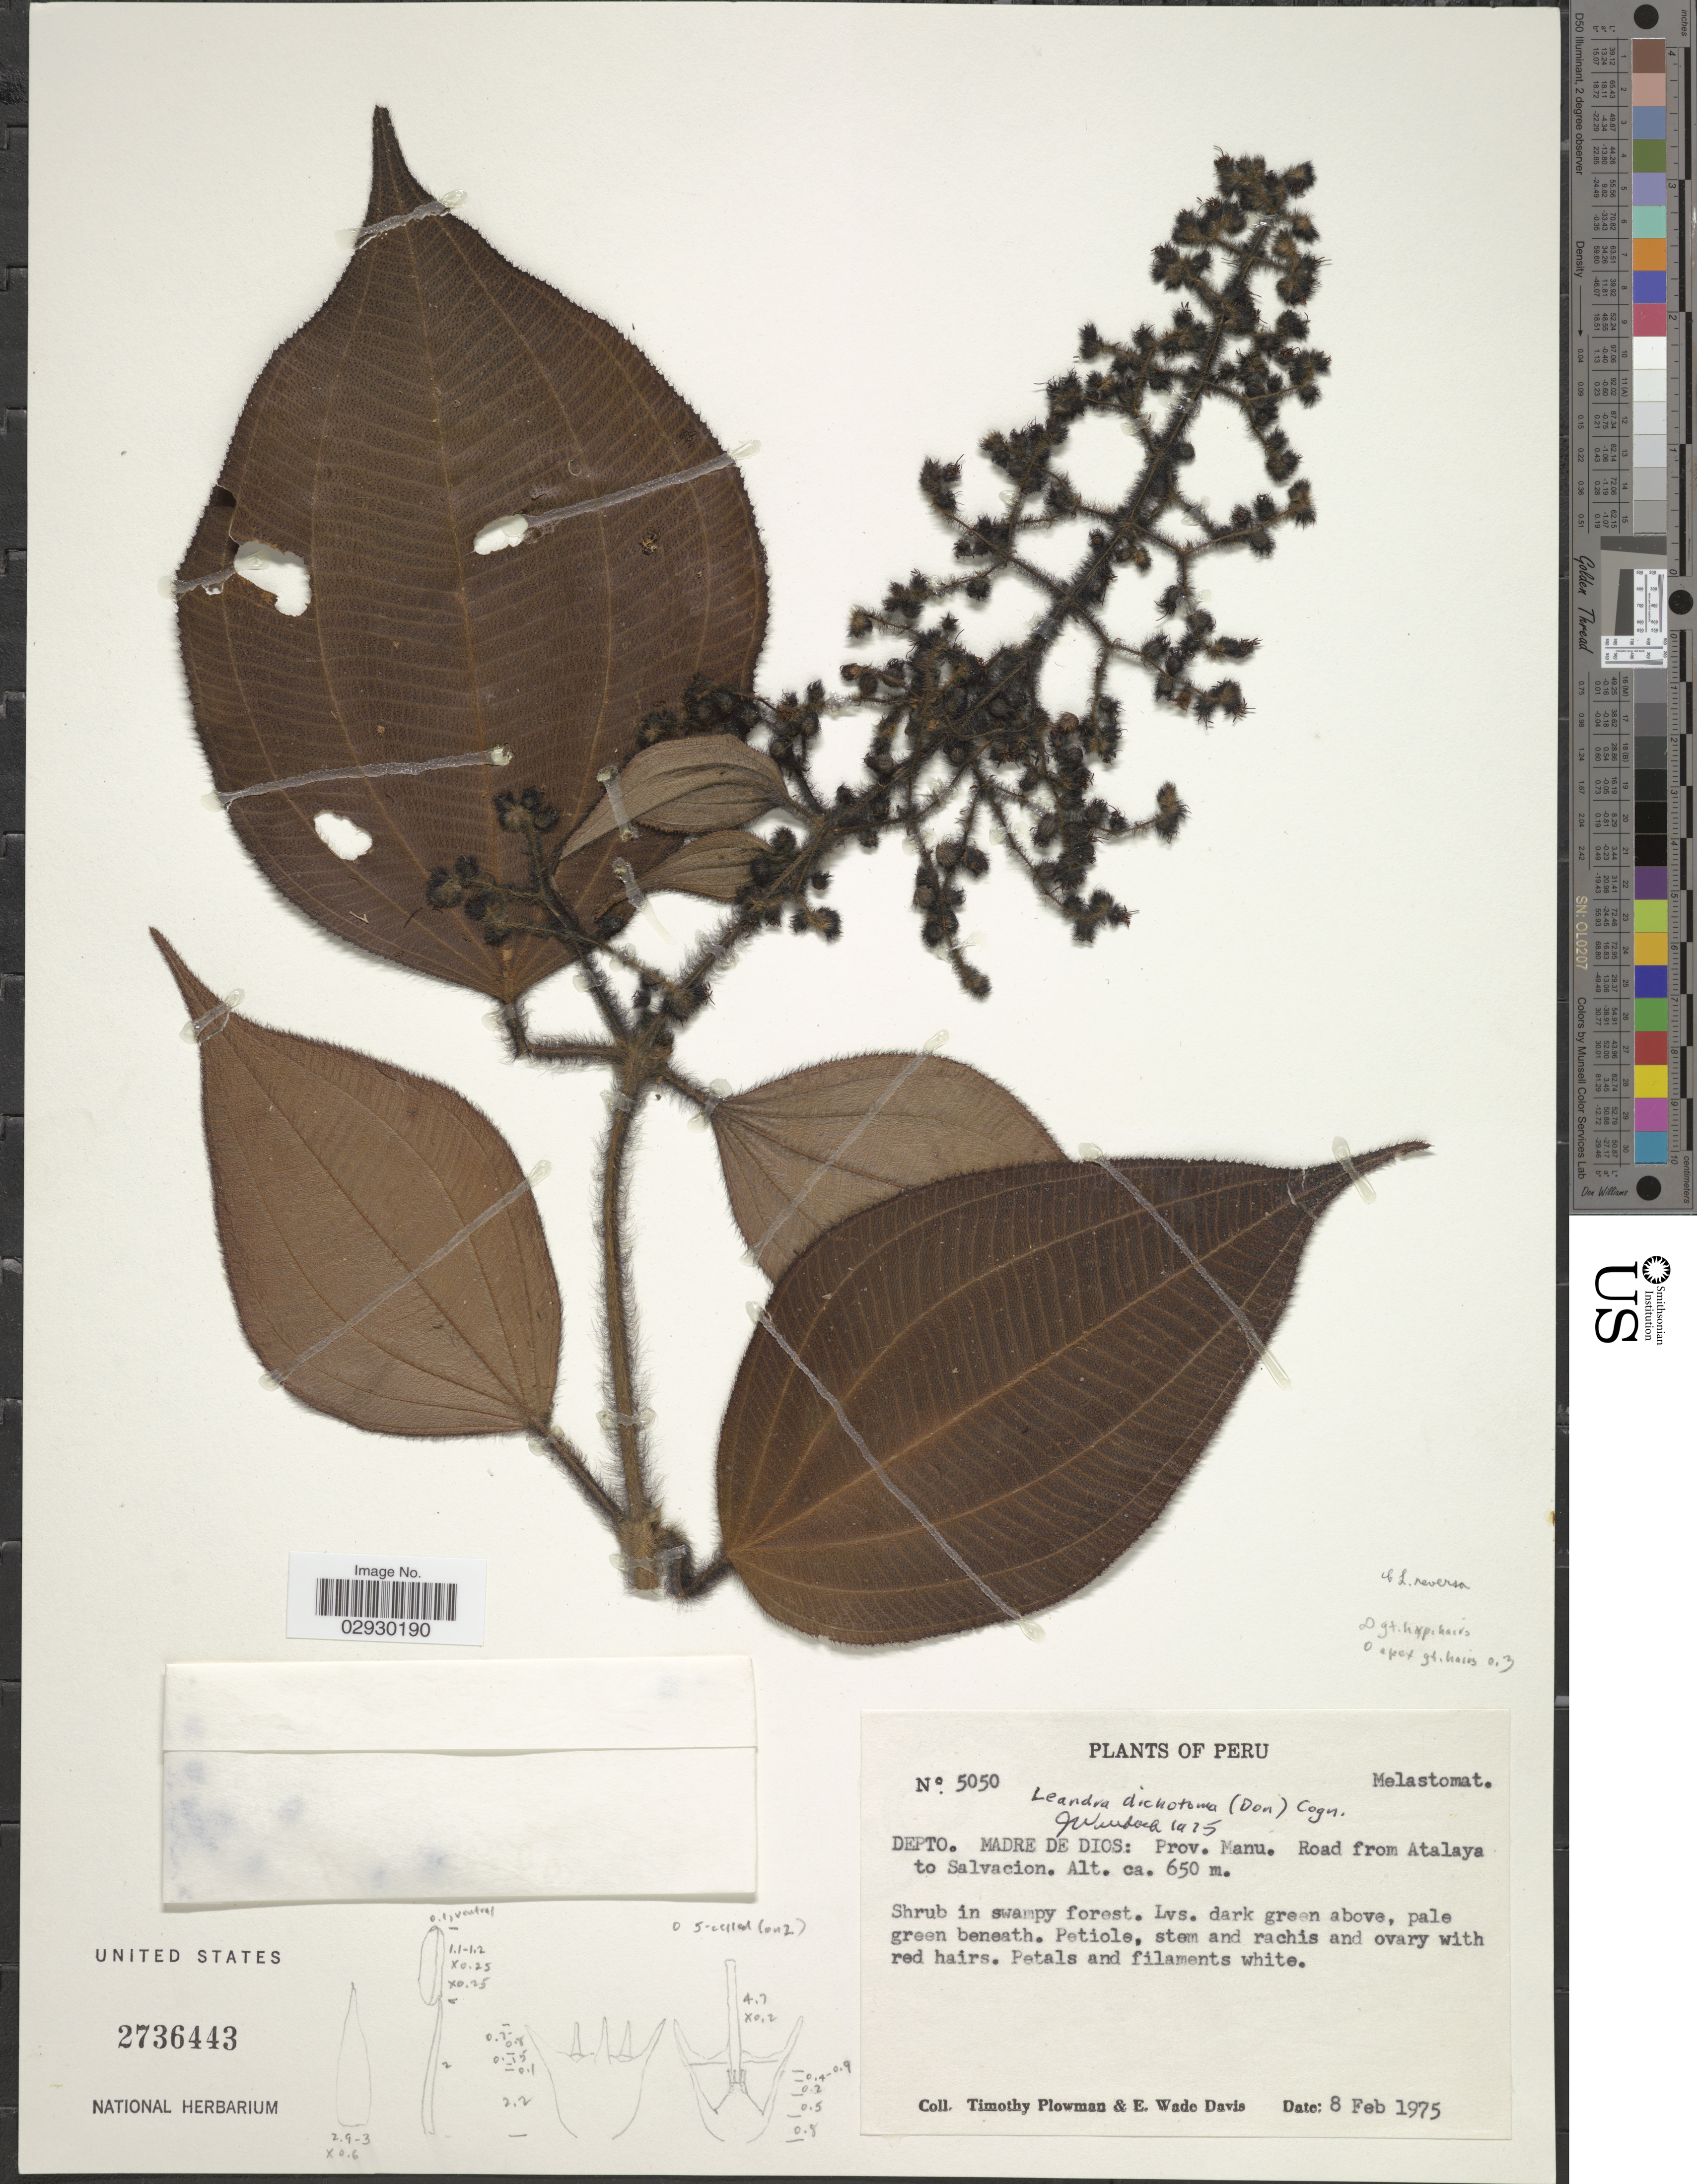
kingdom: Plantae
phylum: Tracheophyta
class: Magnoliopsida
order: Myrtales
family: Melastomataceae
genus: Leandra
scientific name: Leandra sp.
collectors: T. Plowman & E. Wade-Davis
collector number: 5050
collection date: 1975-02-08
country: Peru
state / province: Madre de Dios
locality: Depto. Madre de Dios: Prov. Manu. Road from Atalaya to Salvacion.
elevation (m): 650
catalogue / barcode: US 2736443